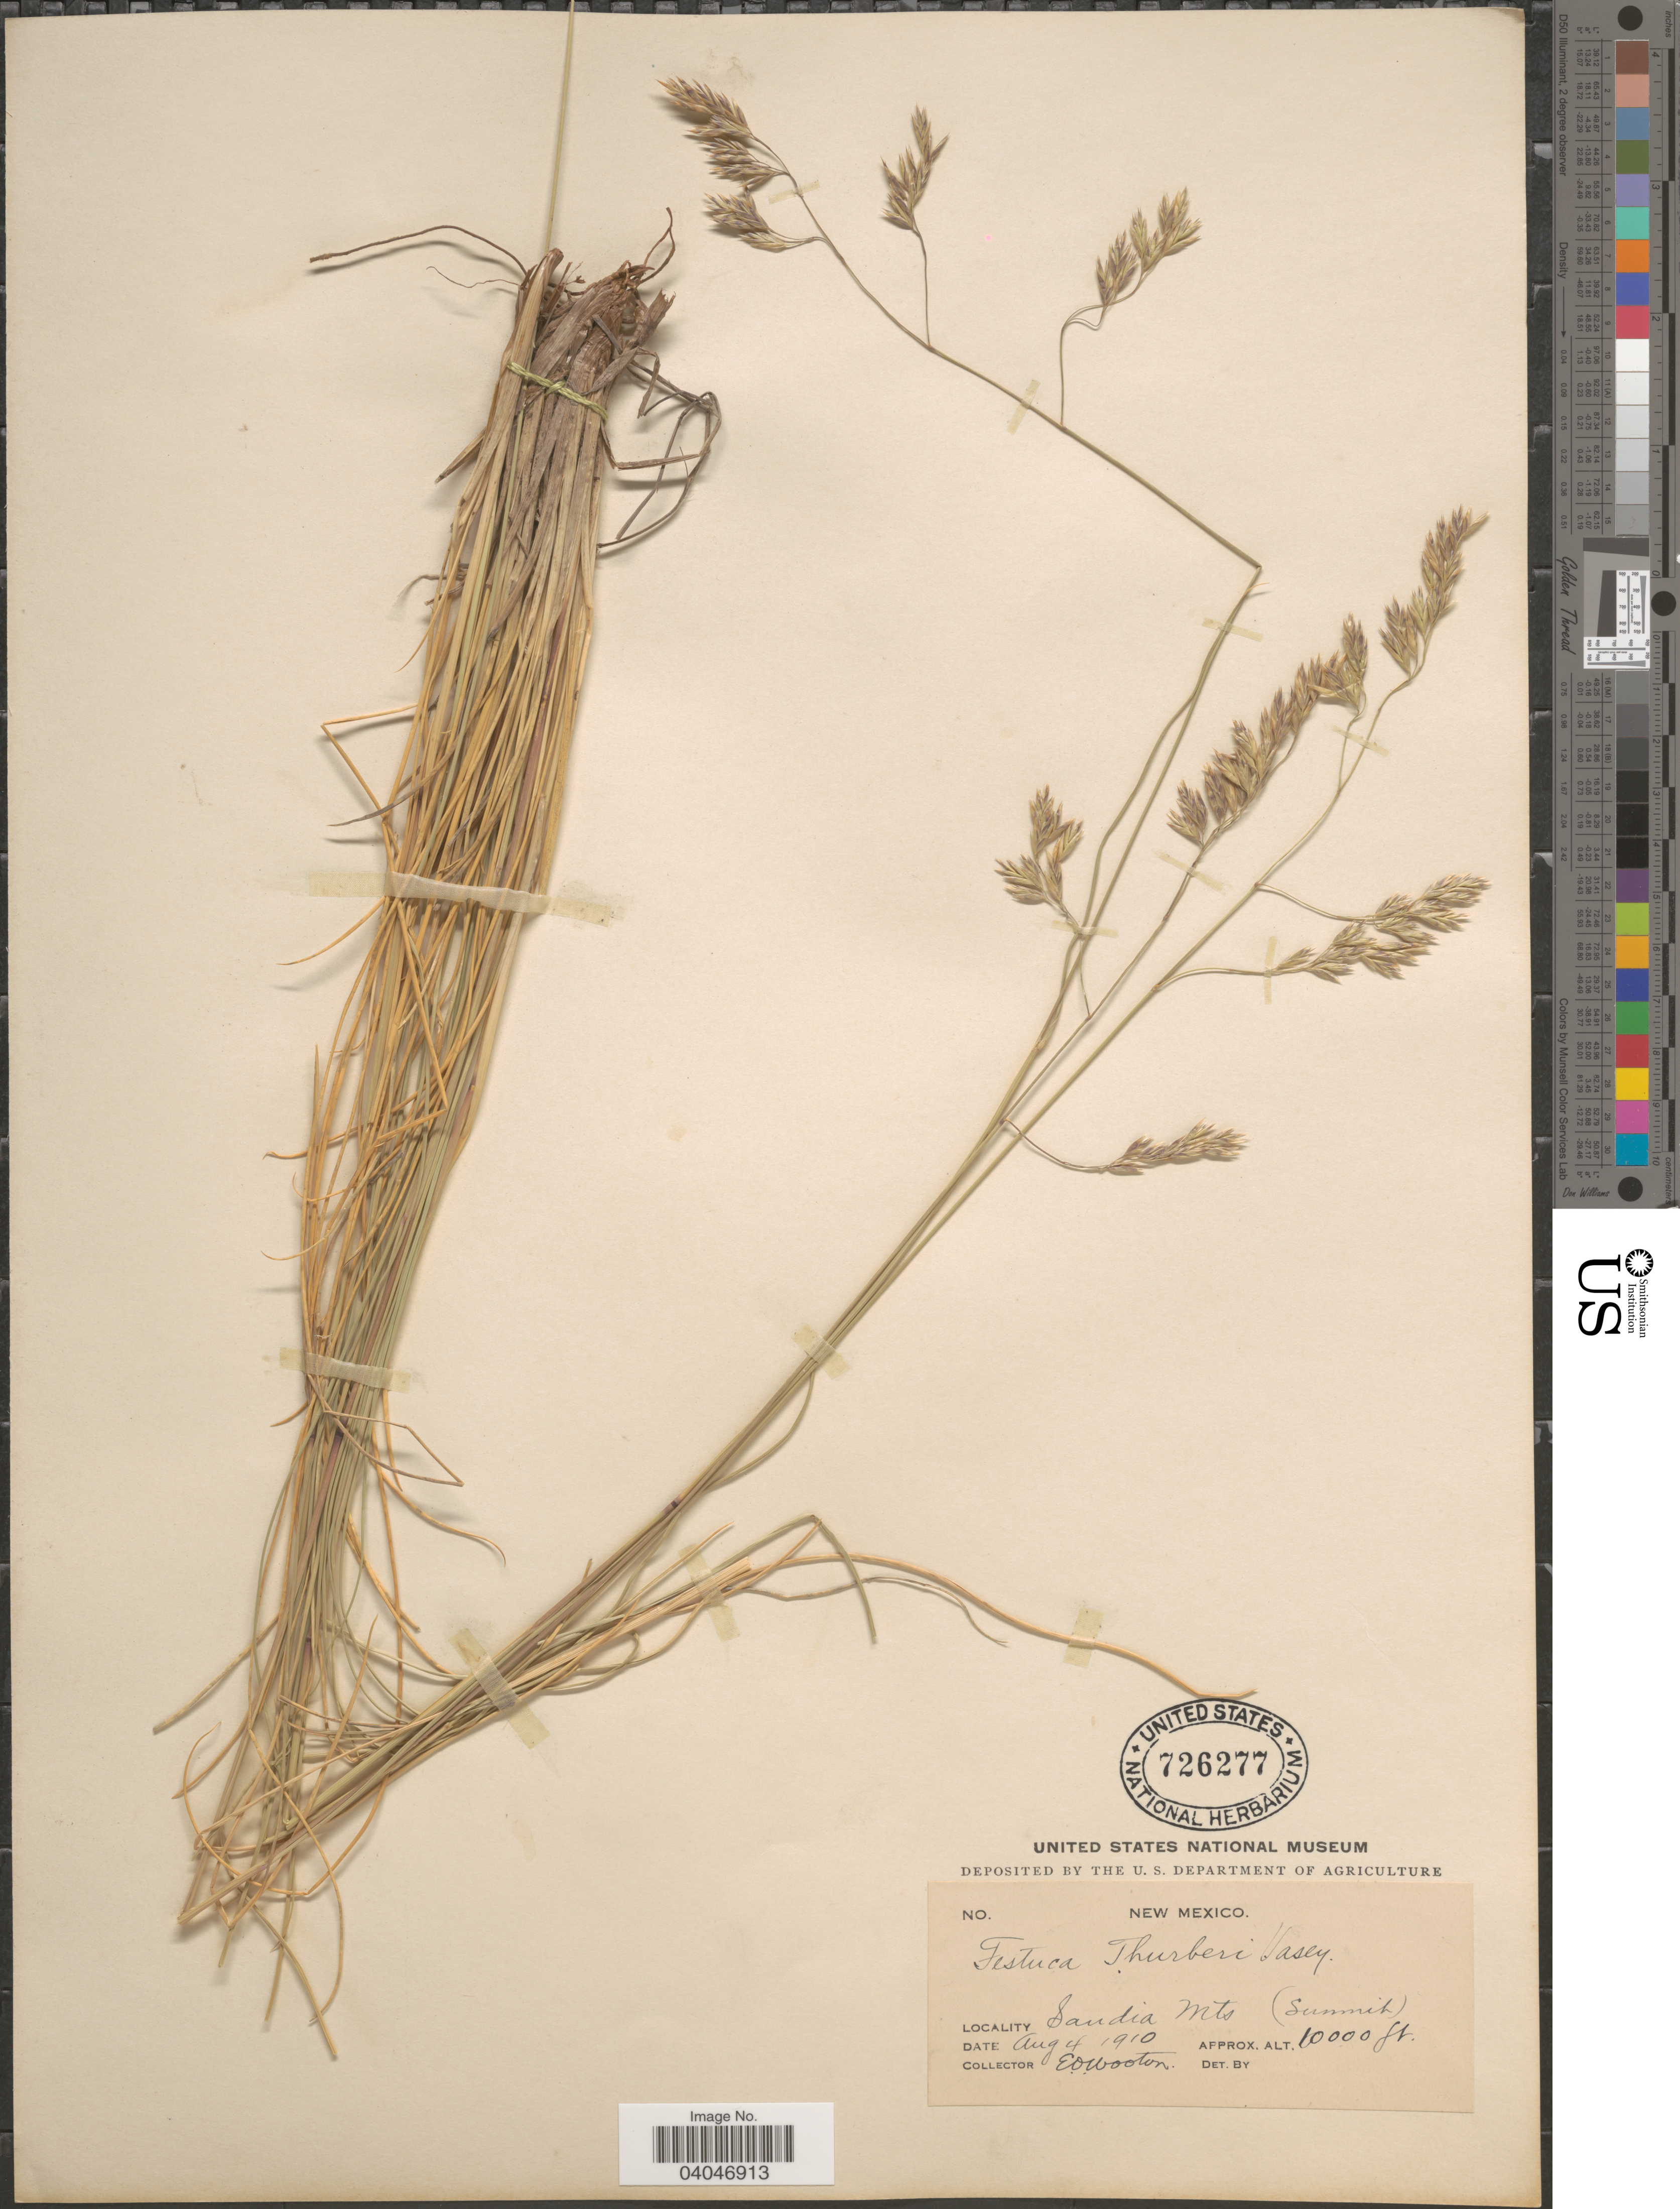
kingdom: Plantae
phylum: Tracheophyta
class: Liliopsida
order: Poales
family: Poaceae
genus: Festuca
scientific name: Festuca thurberi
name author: Vasey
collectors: E. O. Wooton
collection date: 1910-08-04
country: United States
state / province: New Mexico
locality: Sandia Mts. (Summit).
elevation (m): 3048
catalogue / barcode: US 726277